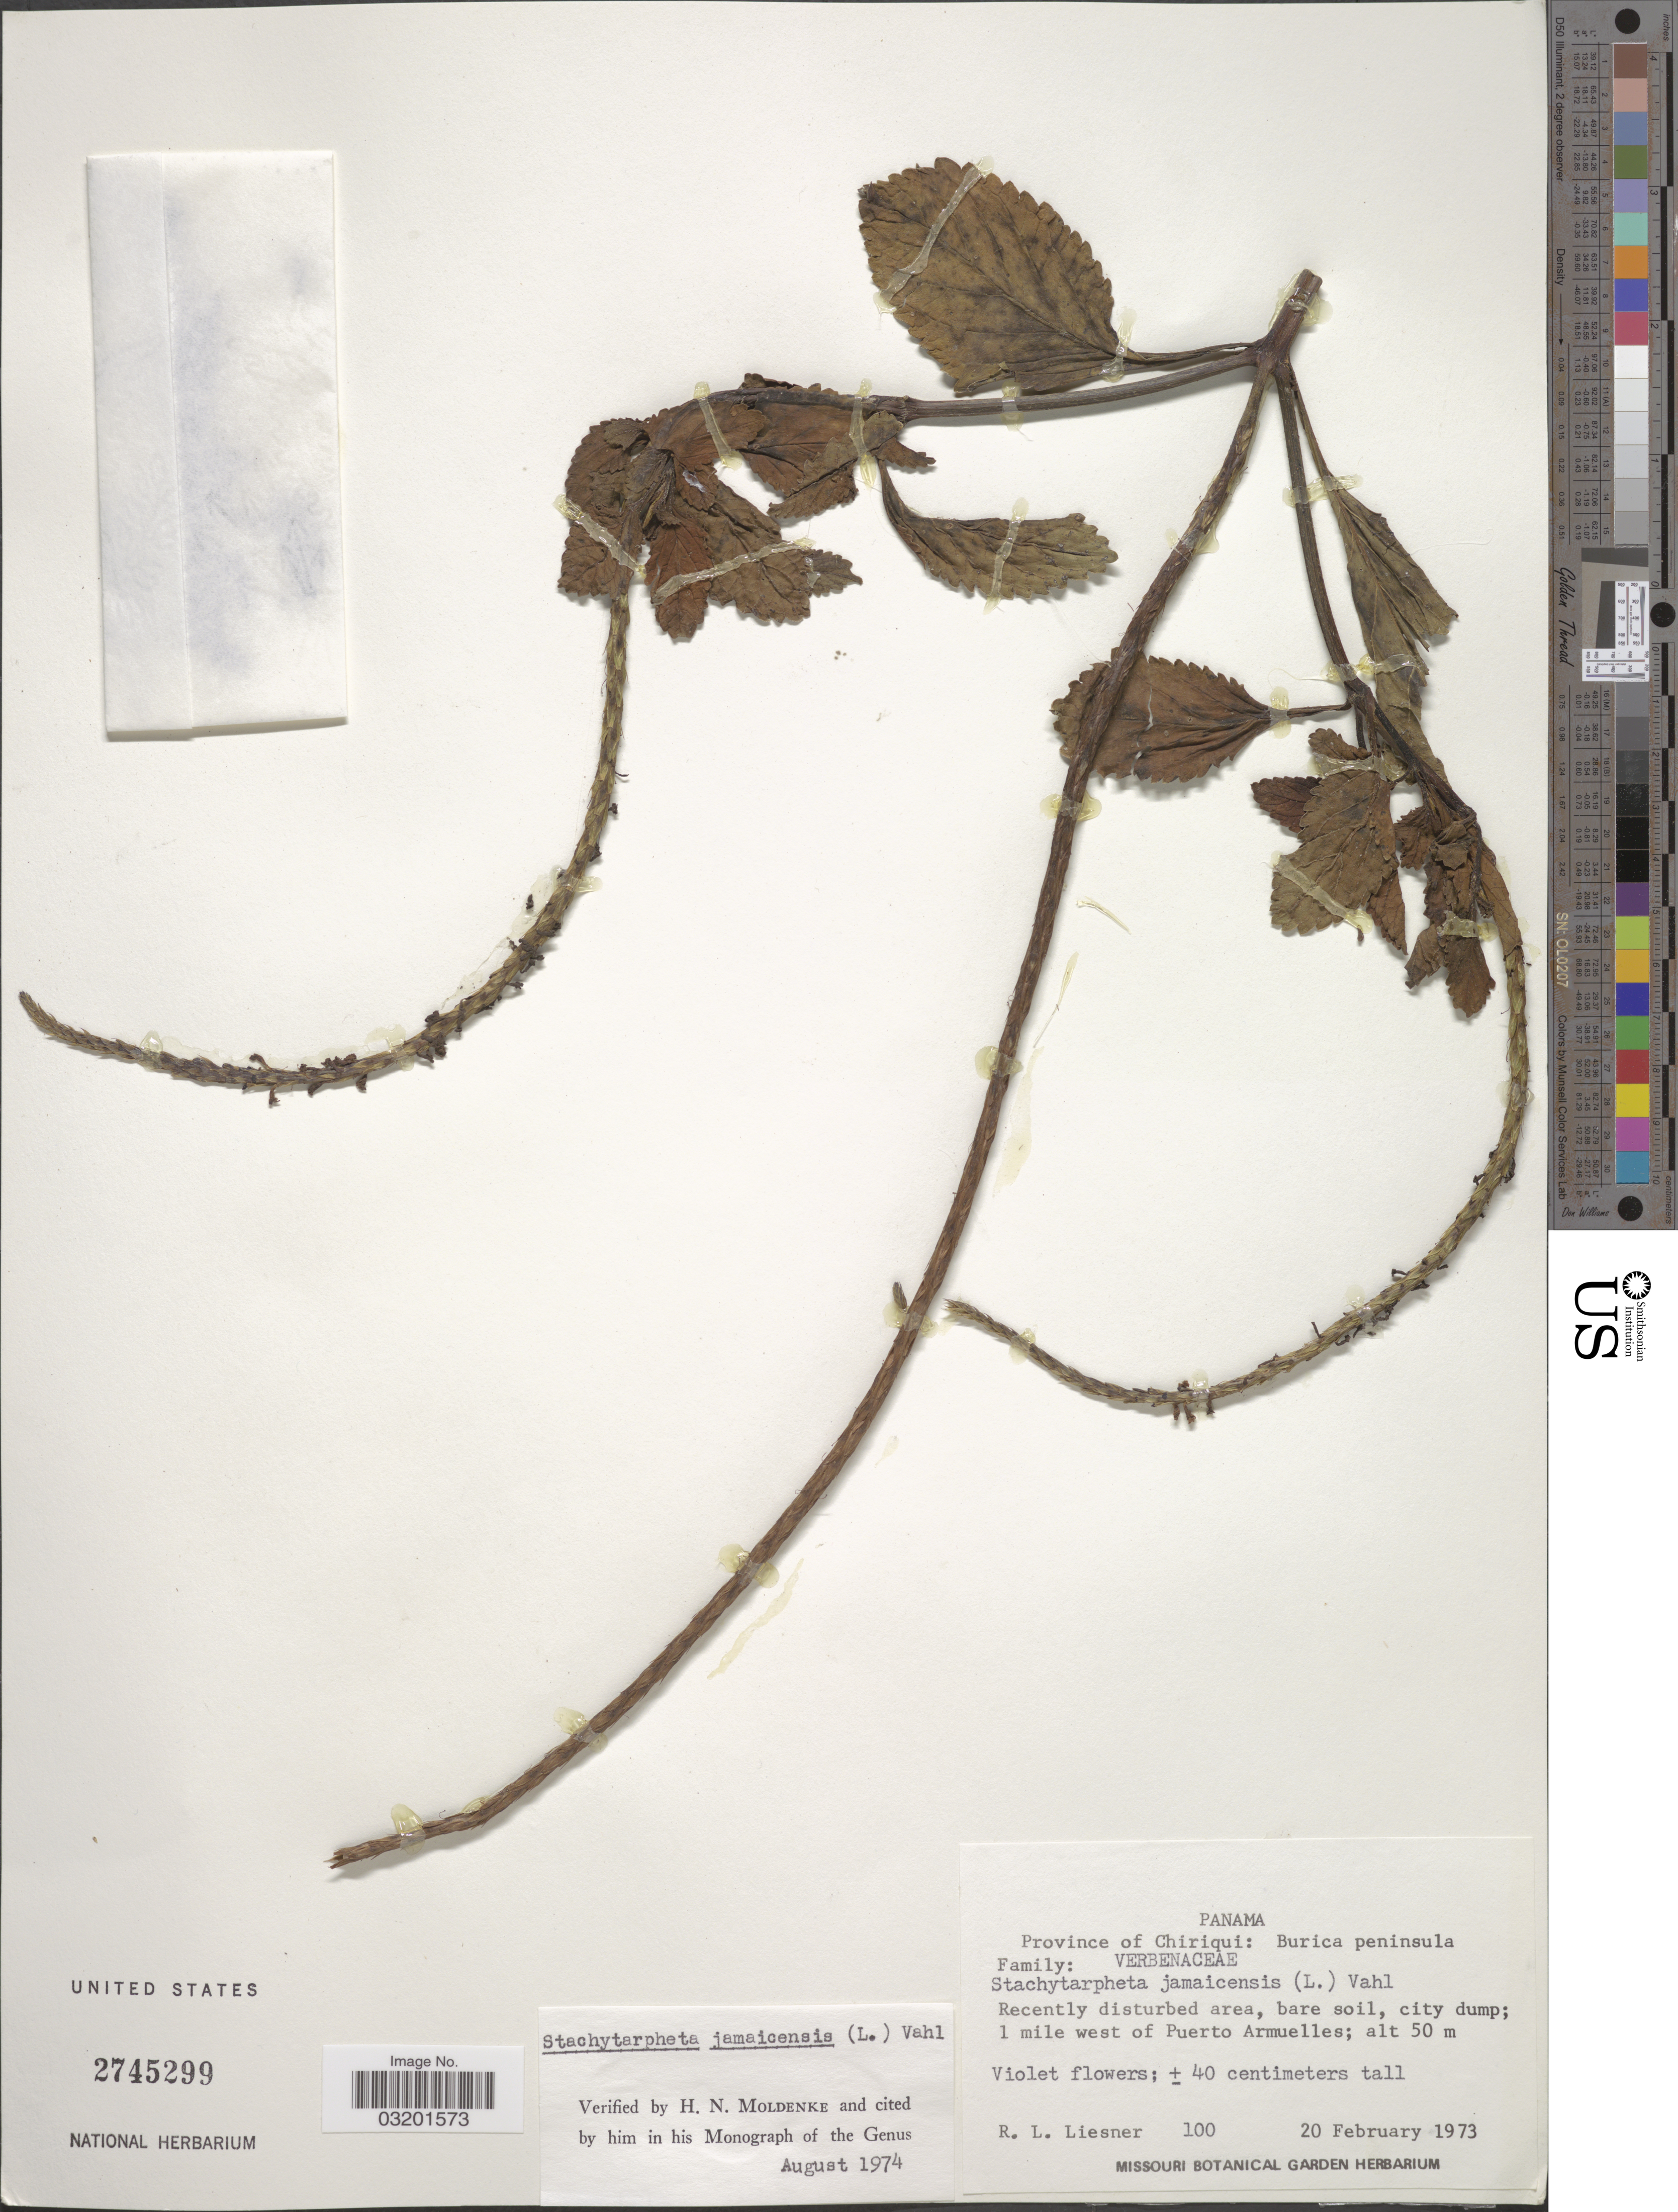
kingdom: Plantae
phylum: Tracheophyta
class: Magnoliopsida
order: Lamiales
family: Verbenaceae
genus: Stachytarpheta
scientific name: Stachytarpheta jamaicensis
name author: (L.) Vahl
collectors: R. L. Liesner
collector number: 100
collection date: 1973-02-20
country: Panama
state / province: Chiriqui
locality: Burica Peninsula. 1 mile west of Puerto Armuelles.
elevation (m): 50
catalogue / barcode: US 2745299